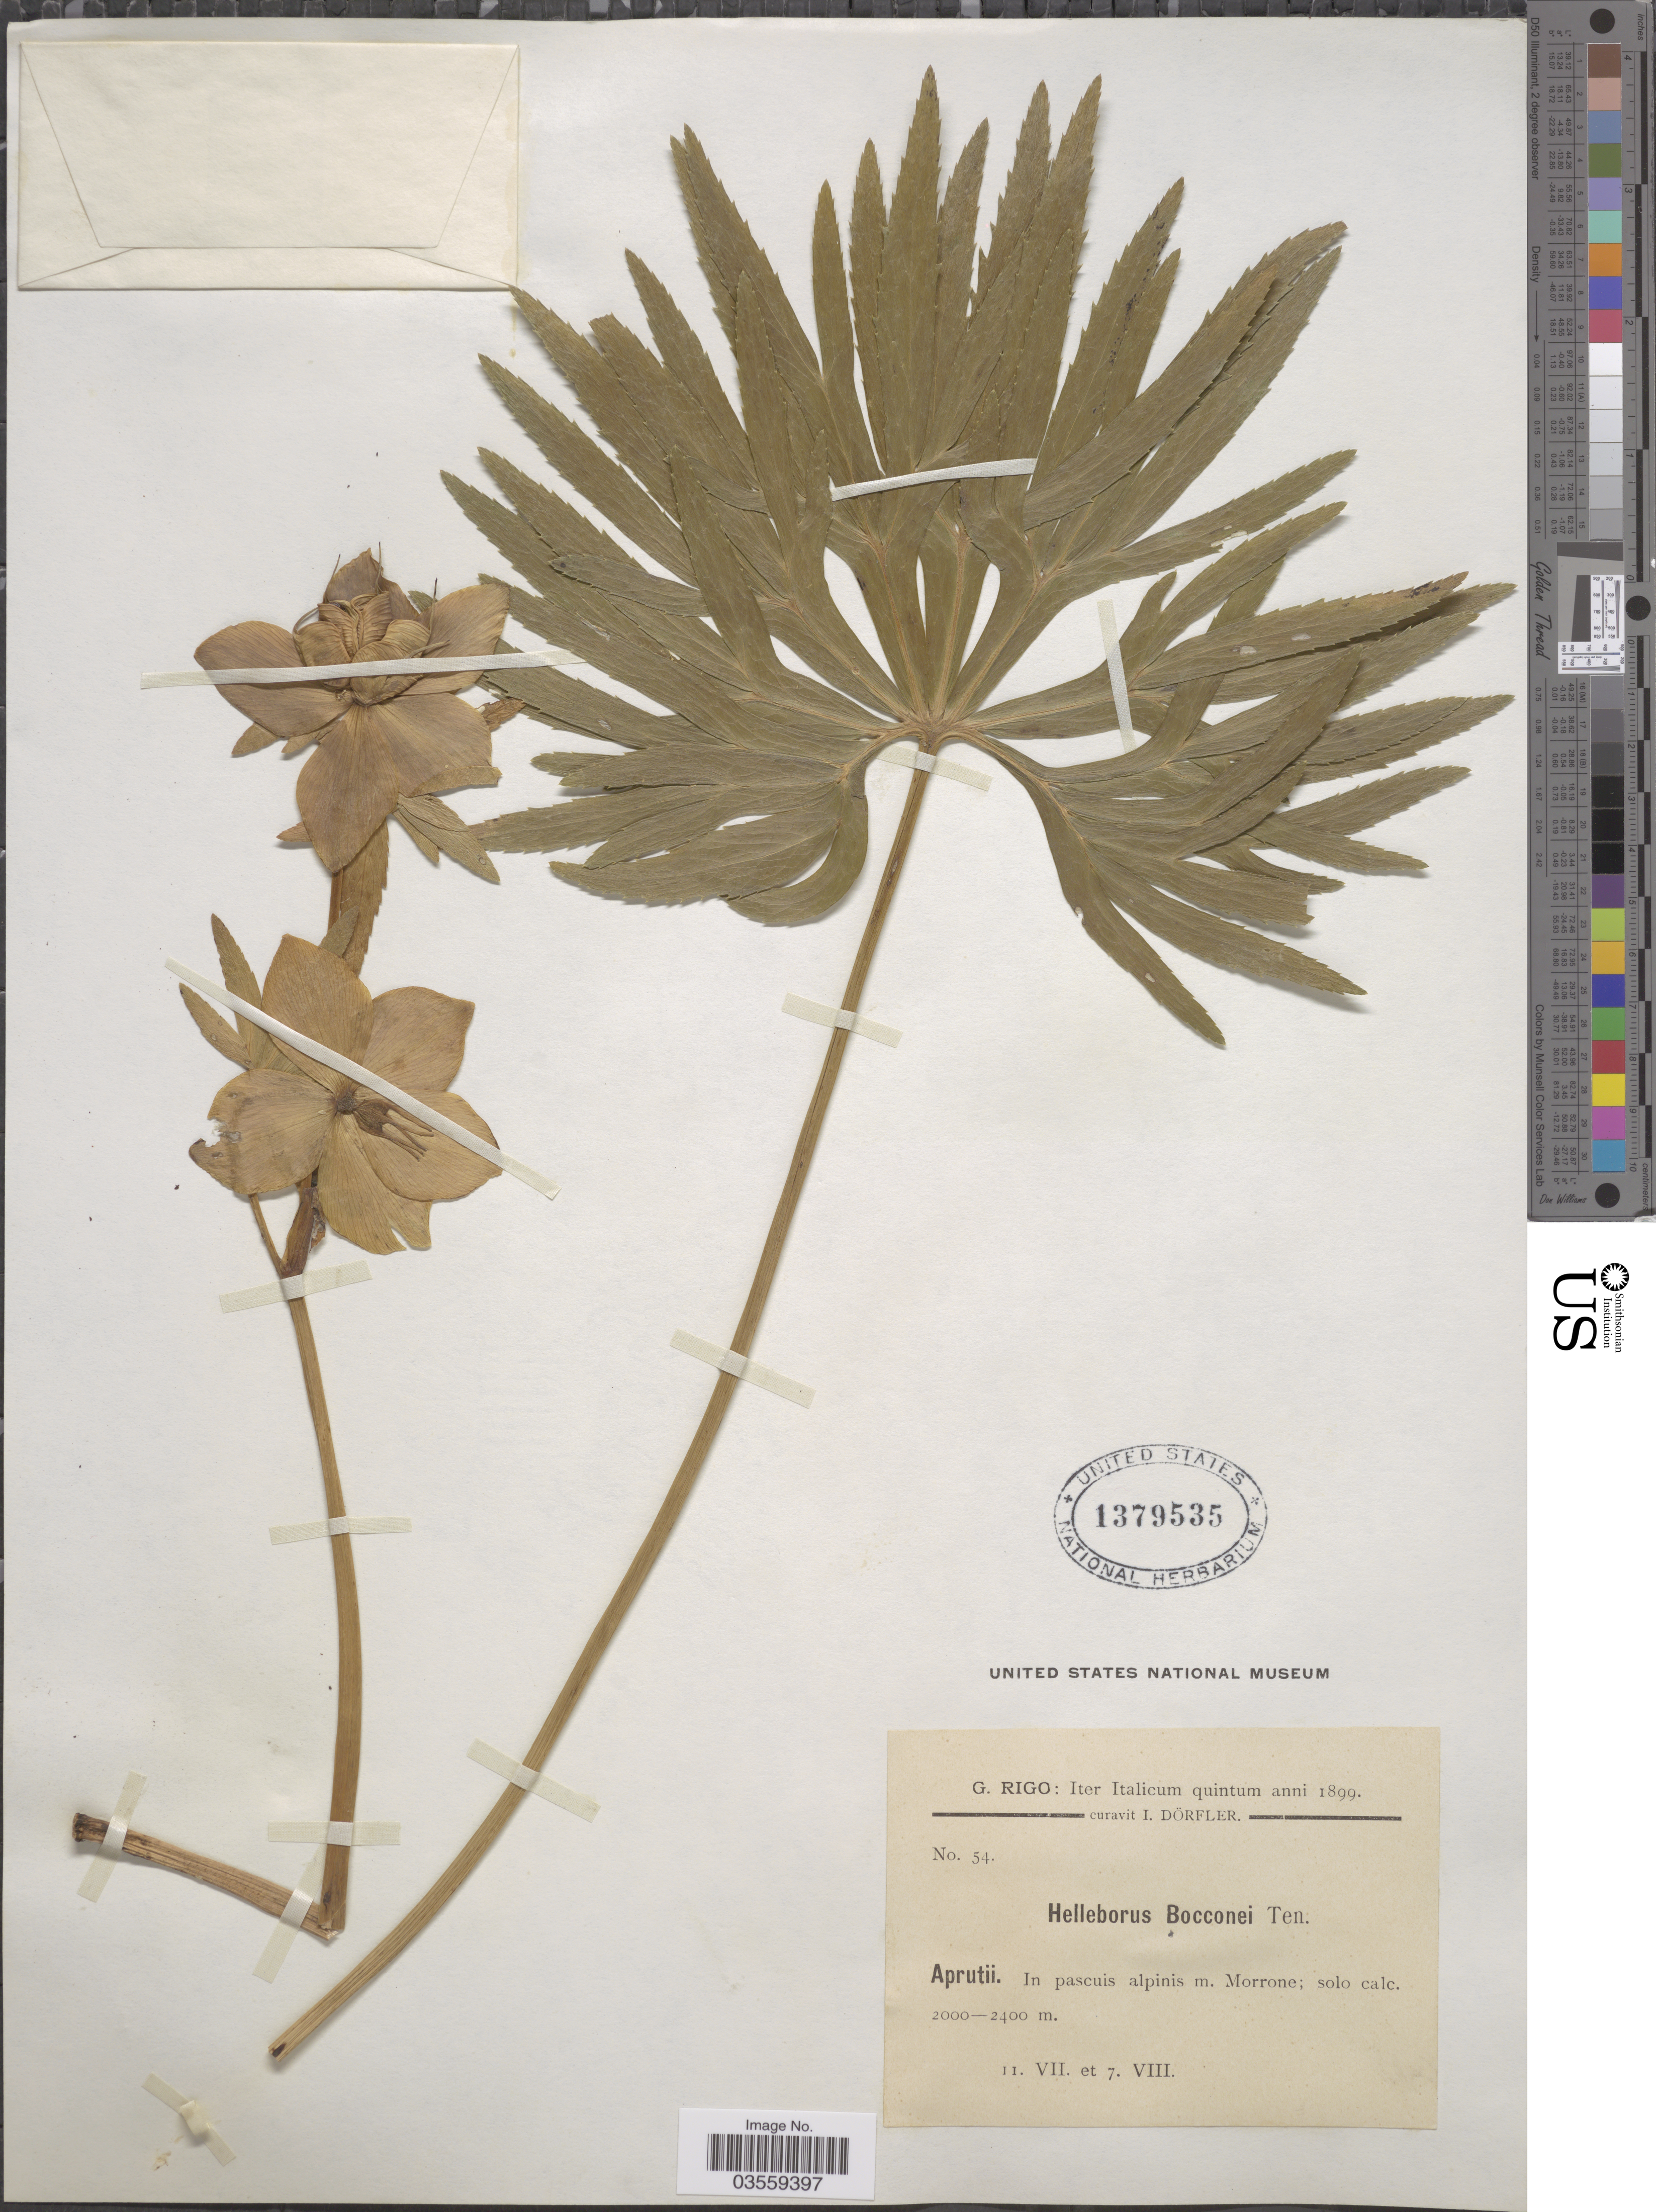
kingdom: Plantae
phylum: Tracheophyta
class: Magnoliopsida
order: Ranunculales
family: Ranunculaceae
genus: Helleborus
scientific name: Helleborus bocconei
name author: Ten.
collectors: G. Rigo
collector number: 54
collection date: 1899-07-11/1899-08-07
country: Italy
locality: Aprutii. In pascuis alpinis m. Morrone.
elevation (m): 2000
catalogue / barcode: US 1379535